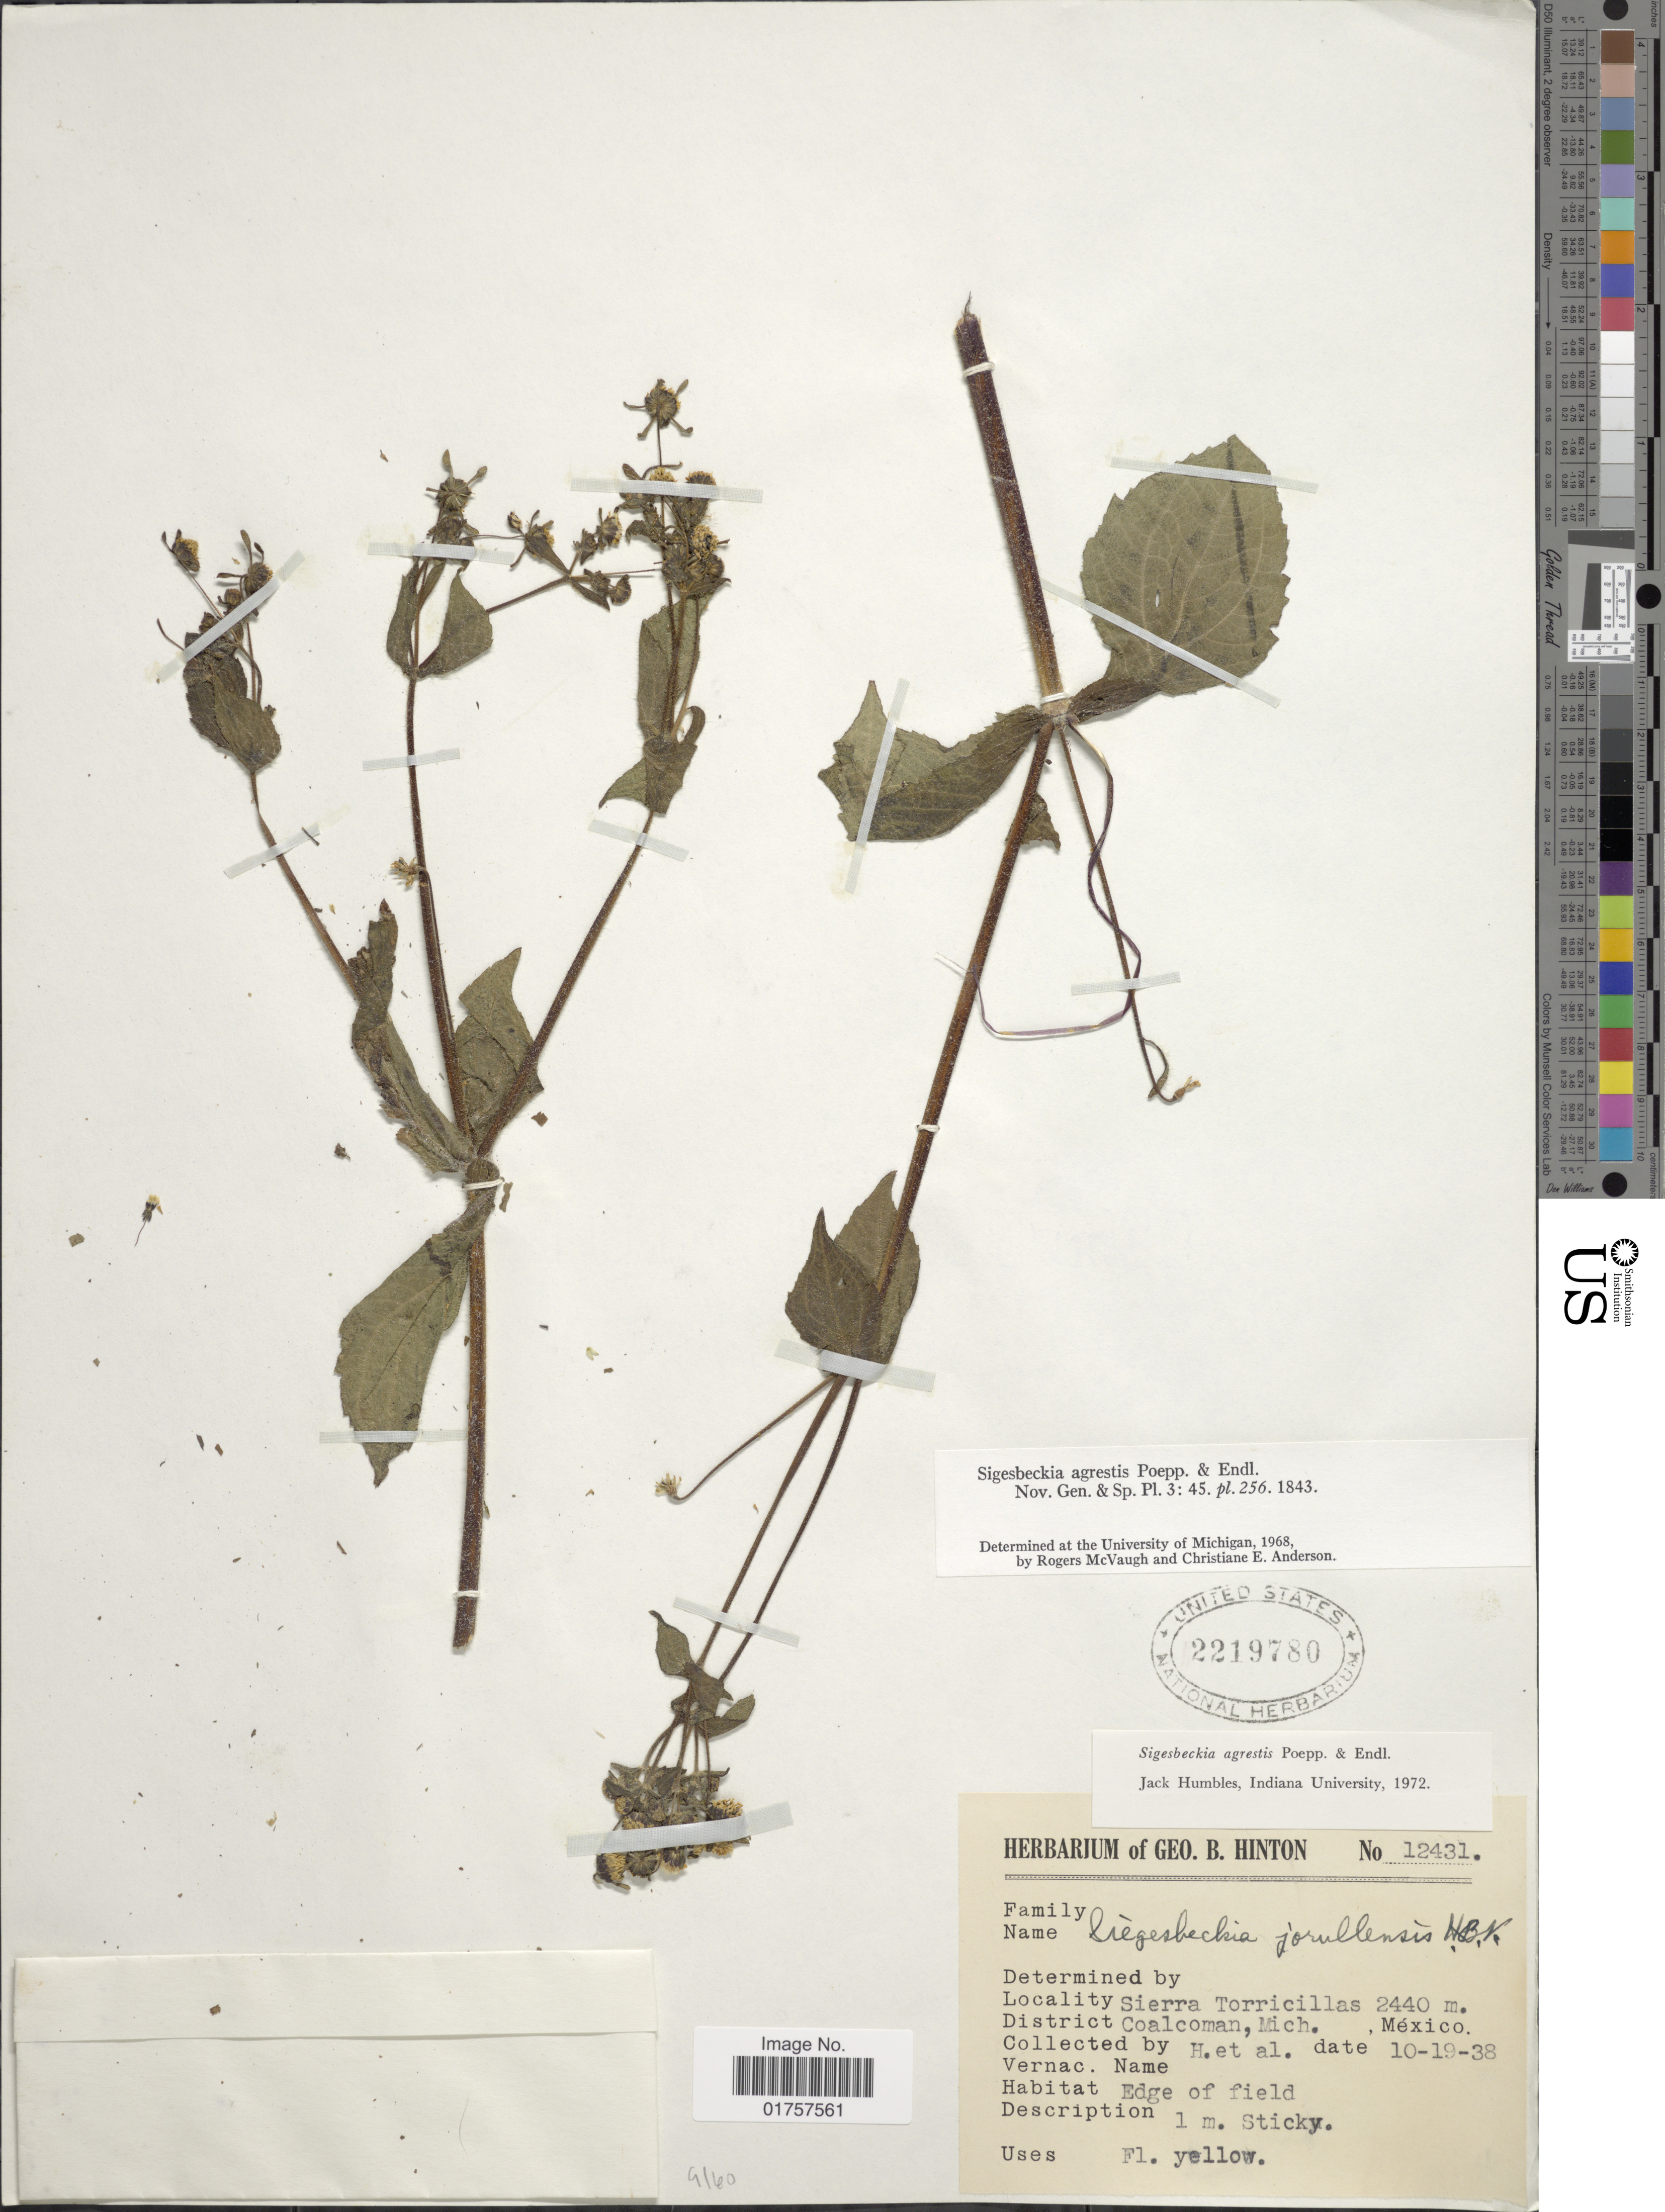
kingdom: Plantae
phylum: Tracheophyta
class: Magnoliopsida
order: Asterales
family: Asteraceae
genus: Sigesbeckia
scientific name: Sigesbeckia agrestis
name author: Poepp.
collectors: G. B. Hinton & et al.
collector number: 12431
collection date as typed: Transcribed d/m/y: 19/10/38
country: Mexico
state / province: Michoacán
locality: Sierra Torricillas. District Coalcoman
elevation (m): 2440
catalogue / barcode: US 2219780